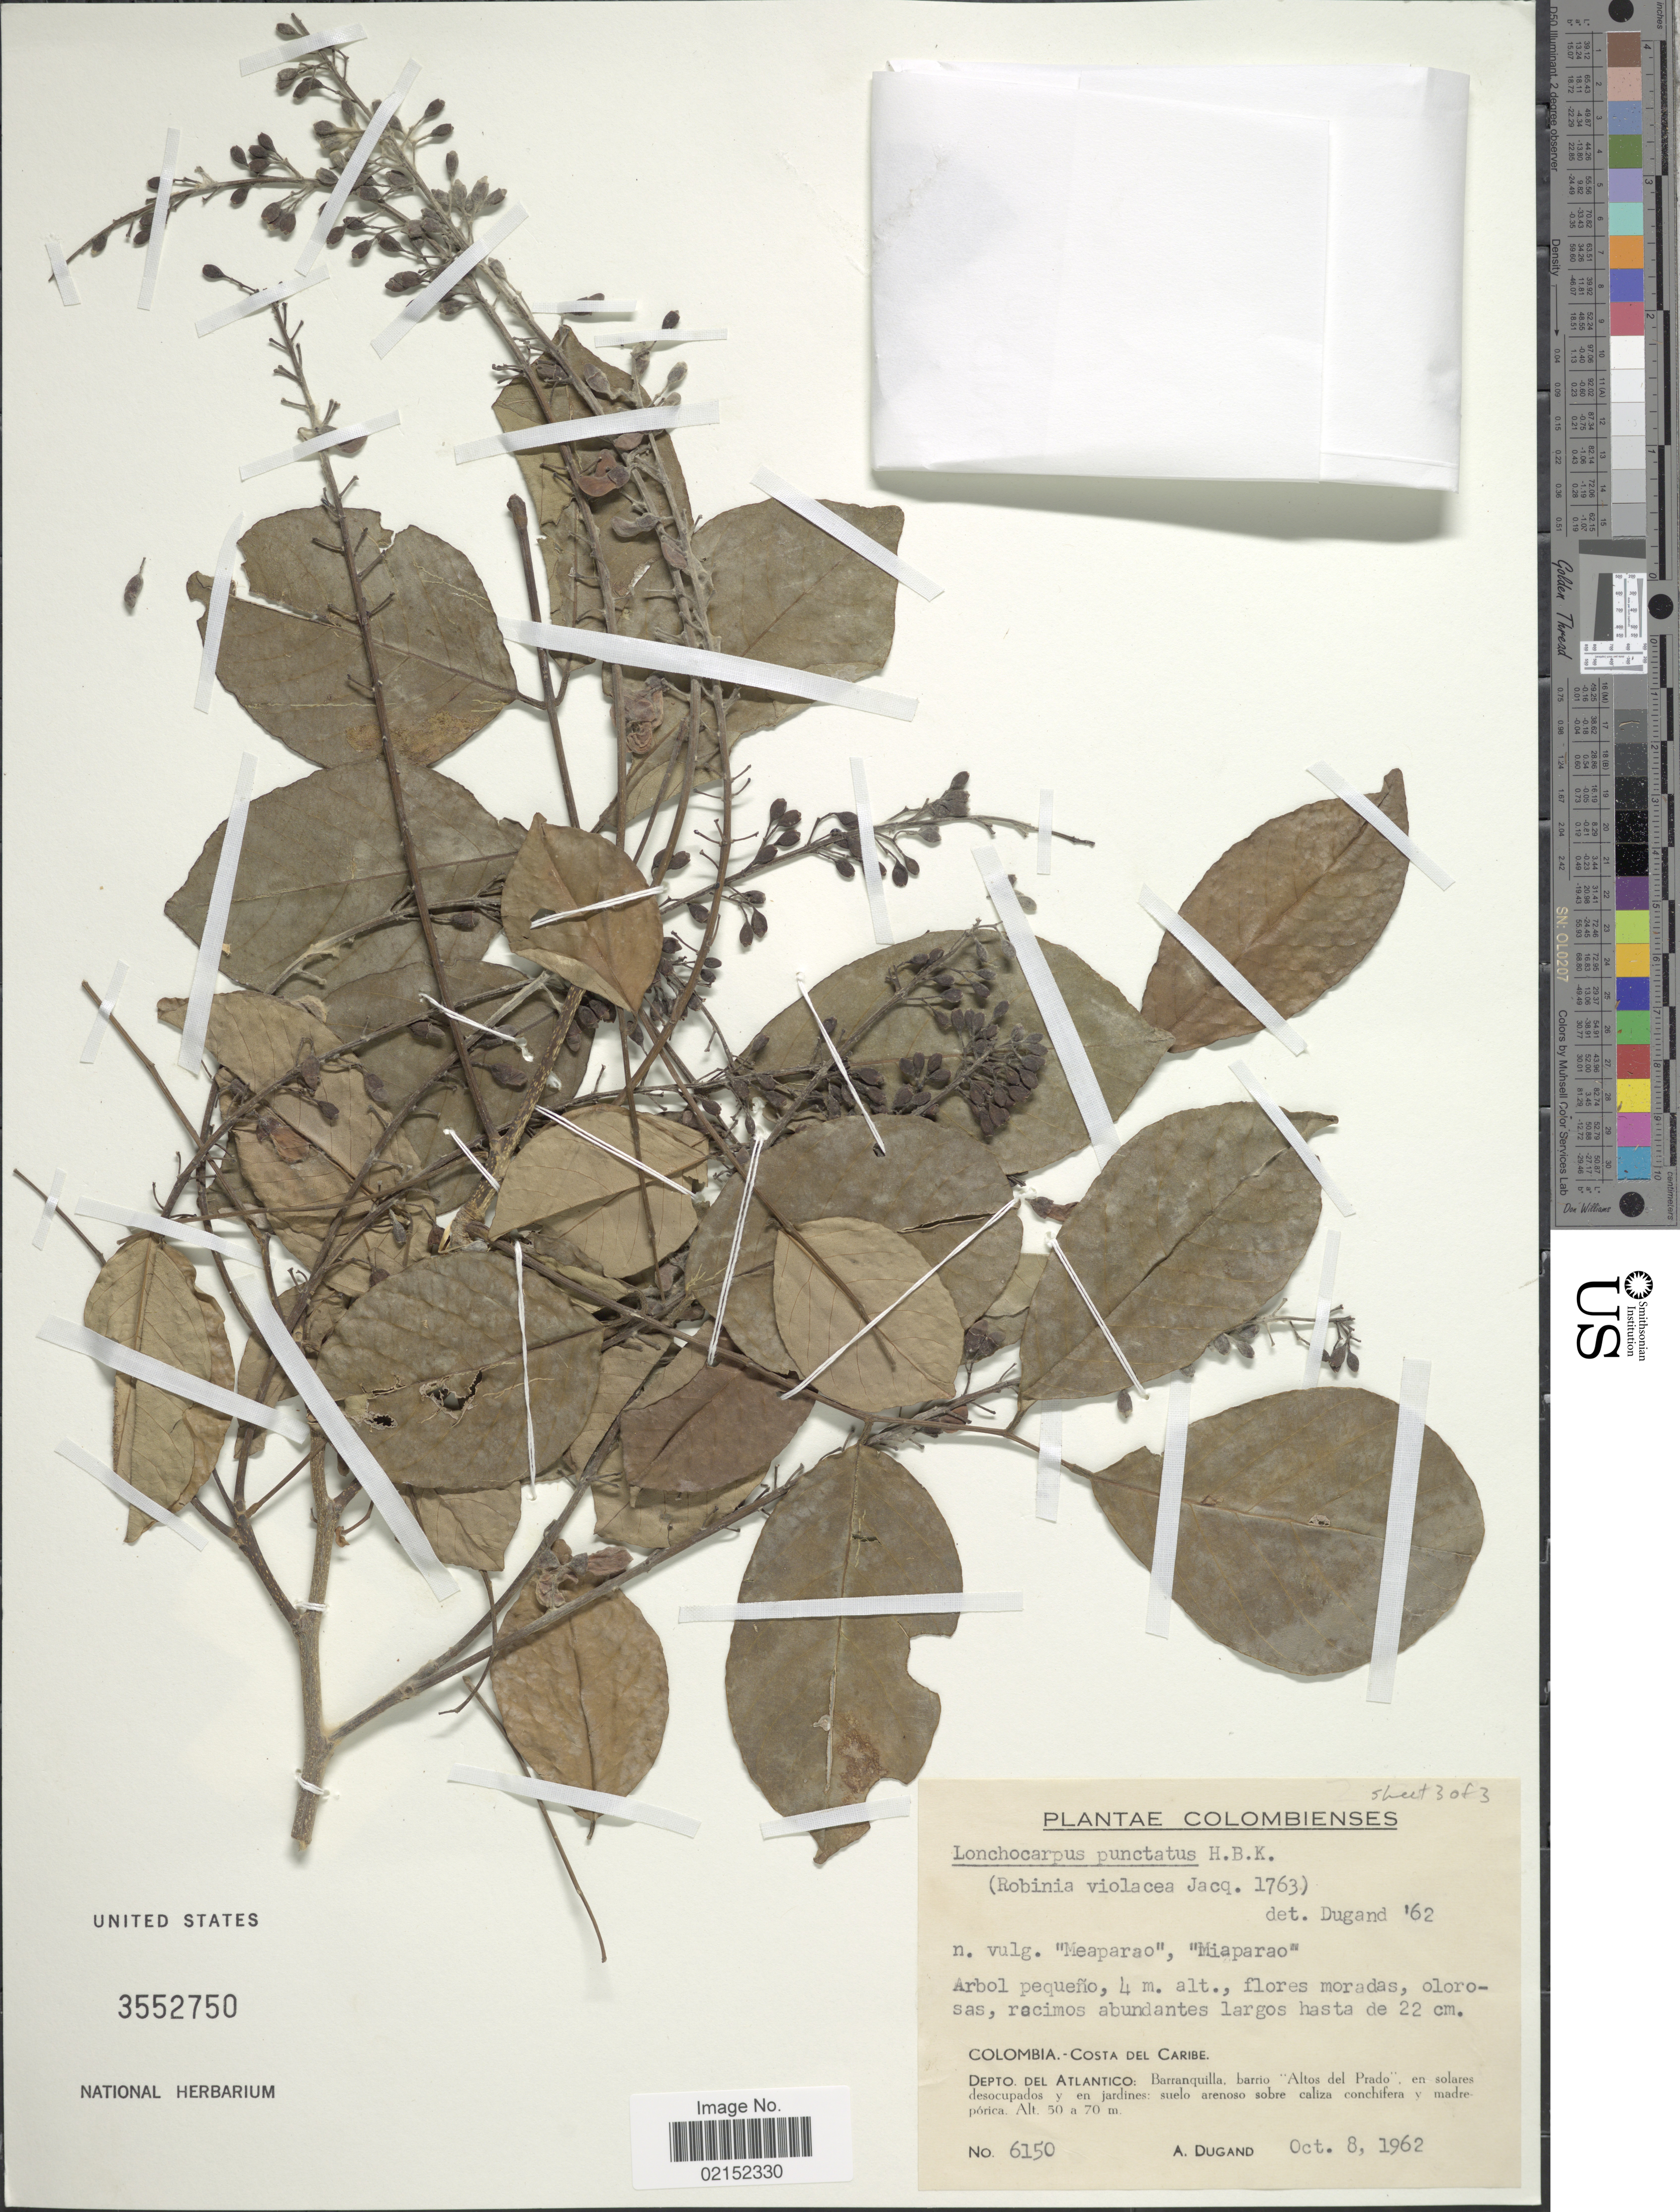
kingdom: Plantae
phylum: Tracheophyta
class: Magnoliopsida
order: Fabales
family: Fabaceae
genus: Lonchocarpus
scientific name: Lonchocarpus punctatus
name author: Kunth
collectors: A. Dugand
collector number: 6150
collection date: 1962-10-08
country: Colombia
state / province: Atlántico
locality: Colombienses, Costa del Caribe, Barranquilla, barrio "Altos del Prado", en solares desocupados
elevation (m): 50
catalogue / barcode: US 3552750